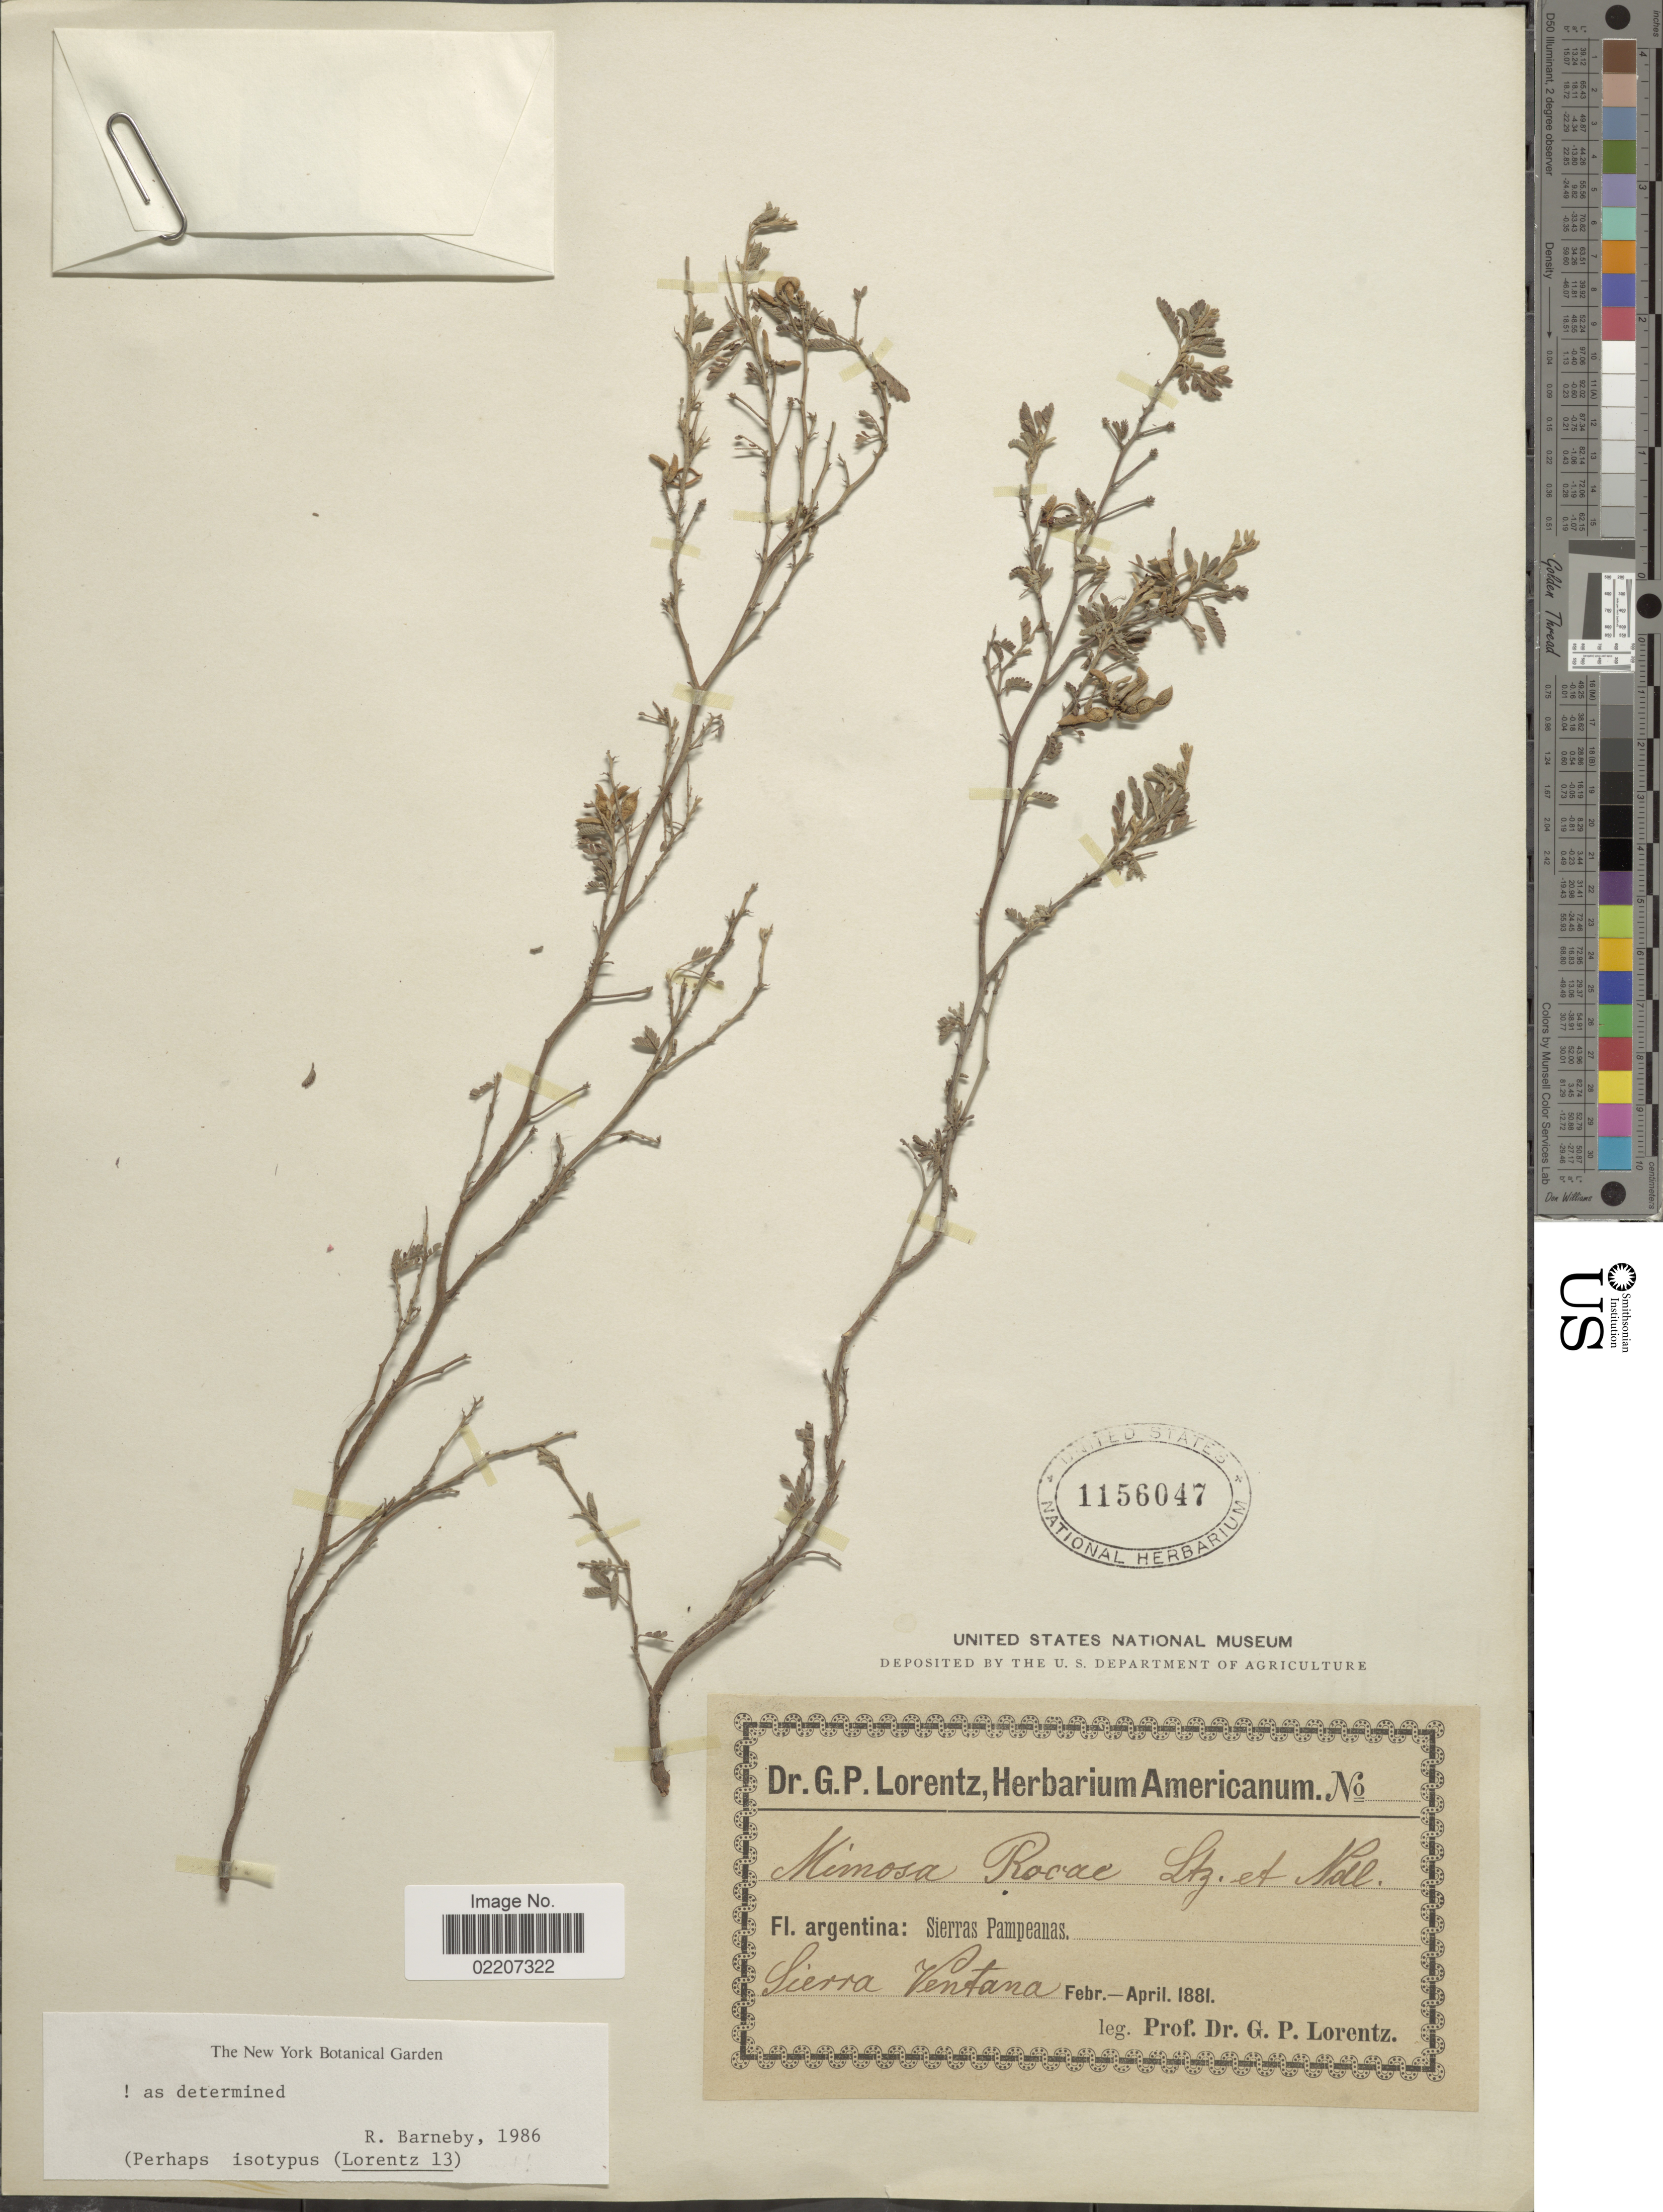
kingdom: Plantae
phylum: Tracheophyta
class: Magnoliopsida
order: Fabales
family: Fabaceae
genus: Mimosa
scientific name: Mimosa rocae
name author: Lorentz & Niederl.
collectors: P. G. Lorentz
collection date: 1881-02/1881-04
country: Argentina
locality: Fl. Argentina: Sierras Pampeanas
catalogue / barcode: US 1156047